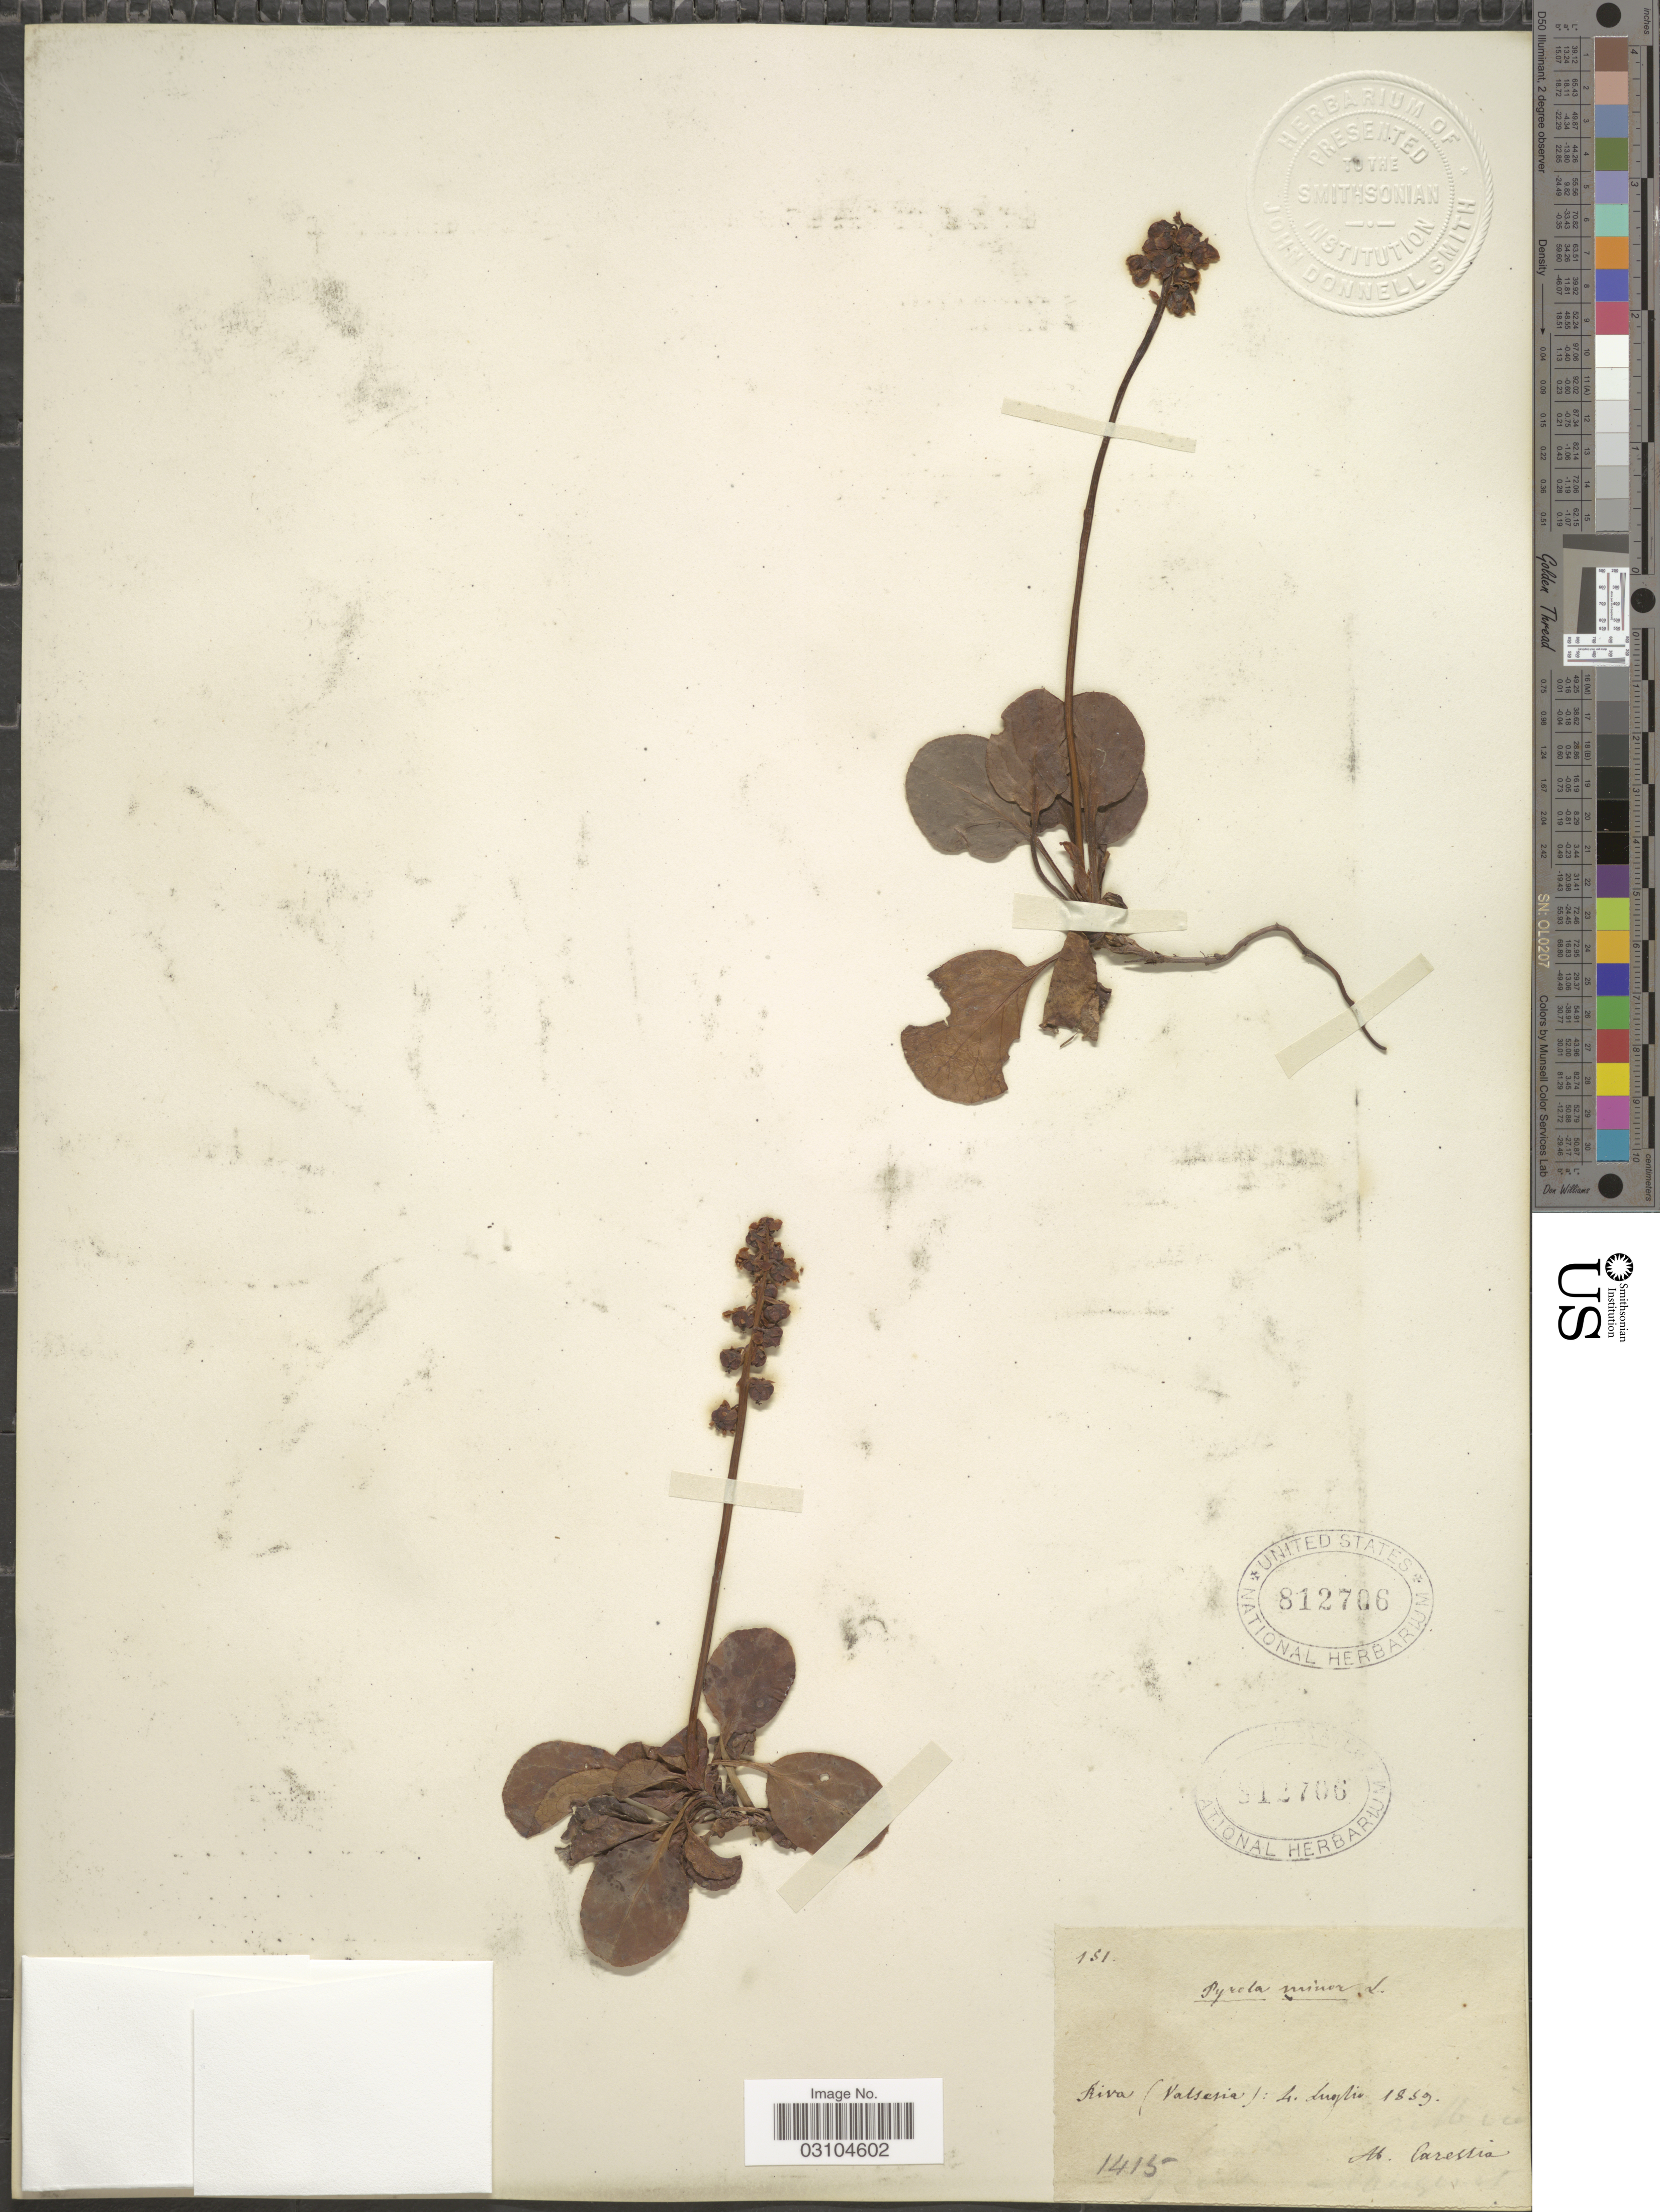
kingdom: Plantae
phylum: Tracheophyta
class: Magnoliopsida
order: Ericales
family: Ericaceae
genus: Pyrola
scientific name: Pyrola minor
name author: L.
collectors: A. Carestia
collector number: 151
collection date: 1859-07-04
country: Italy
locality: Riva (Valsesia).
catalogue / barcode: US 812706